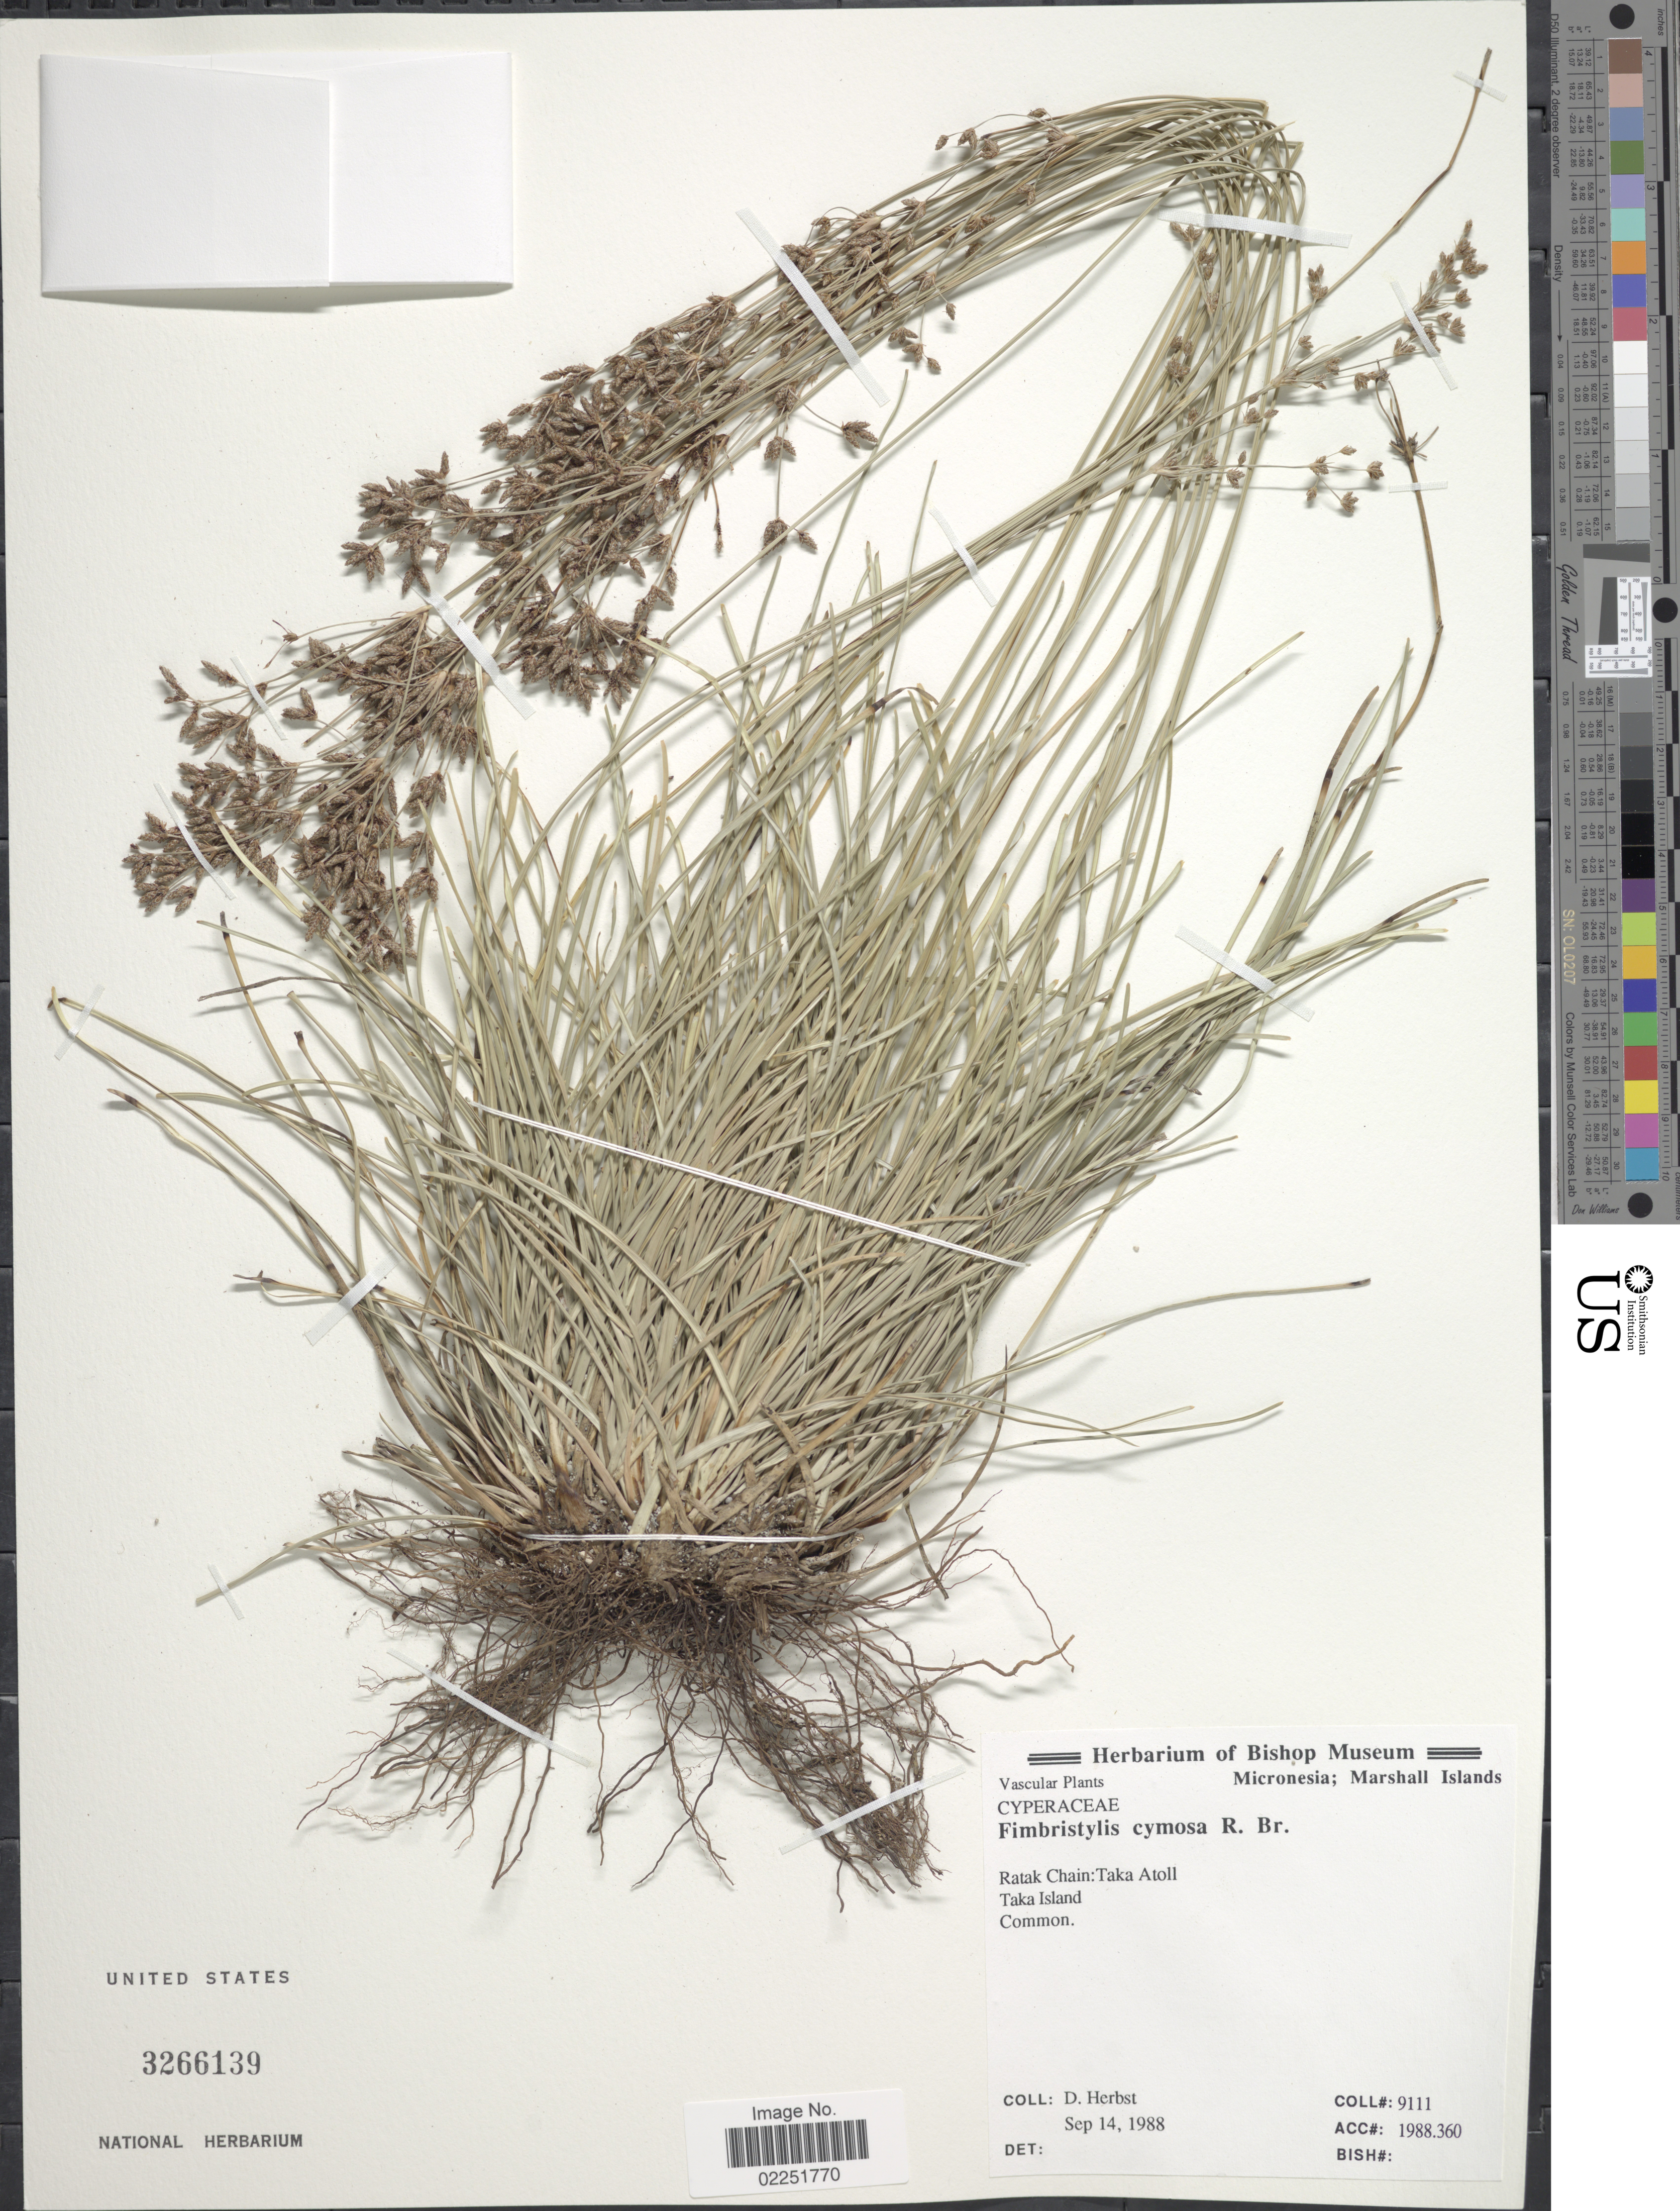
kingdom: Plantae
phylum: Tracheophyta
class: Liliopsida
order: Poales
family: Cyperaceae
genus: Fimbristylis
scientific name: Fimbristylis cymosa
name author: R. Br.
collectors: D. Herbst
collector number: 9111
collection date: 1988-09-14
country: Marshall Islands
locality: Ratak Chain: Taka Atoll, Taka Island. Micronesia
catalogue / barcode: US 3266139